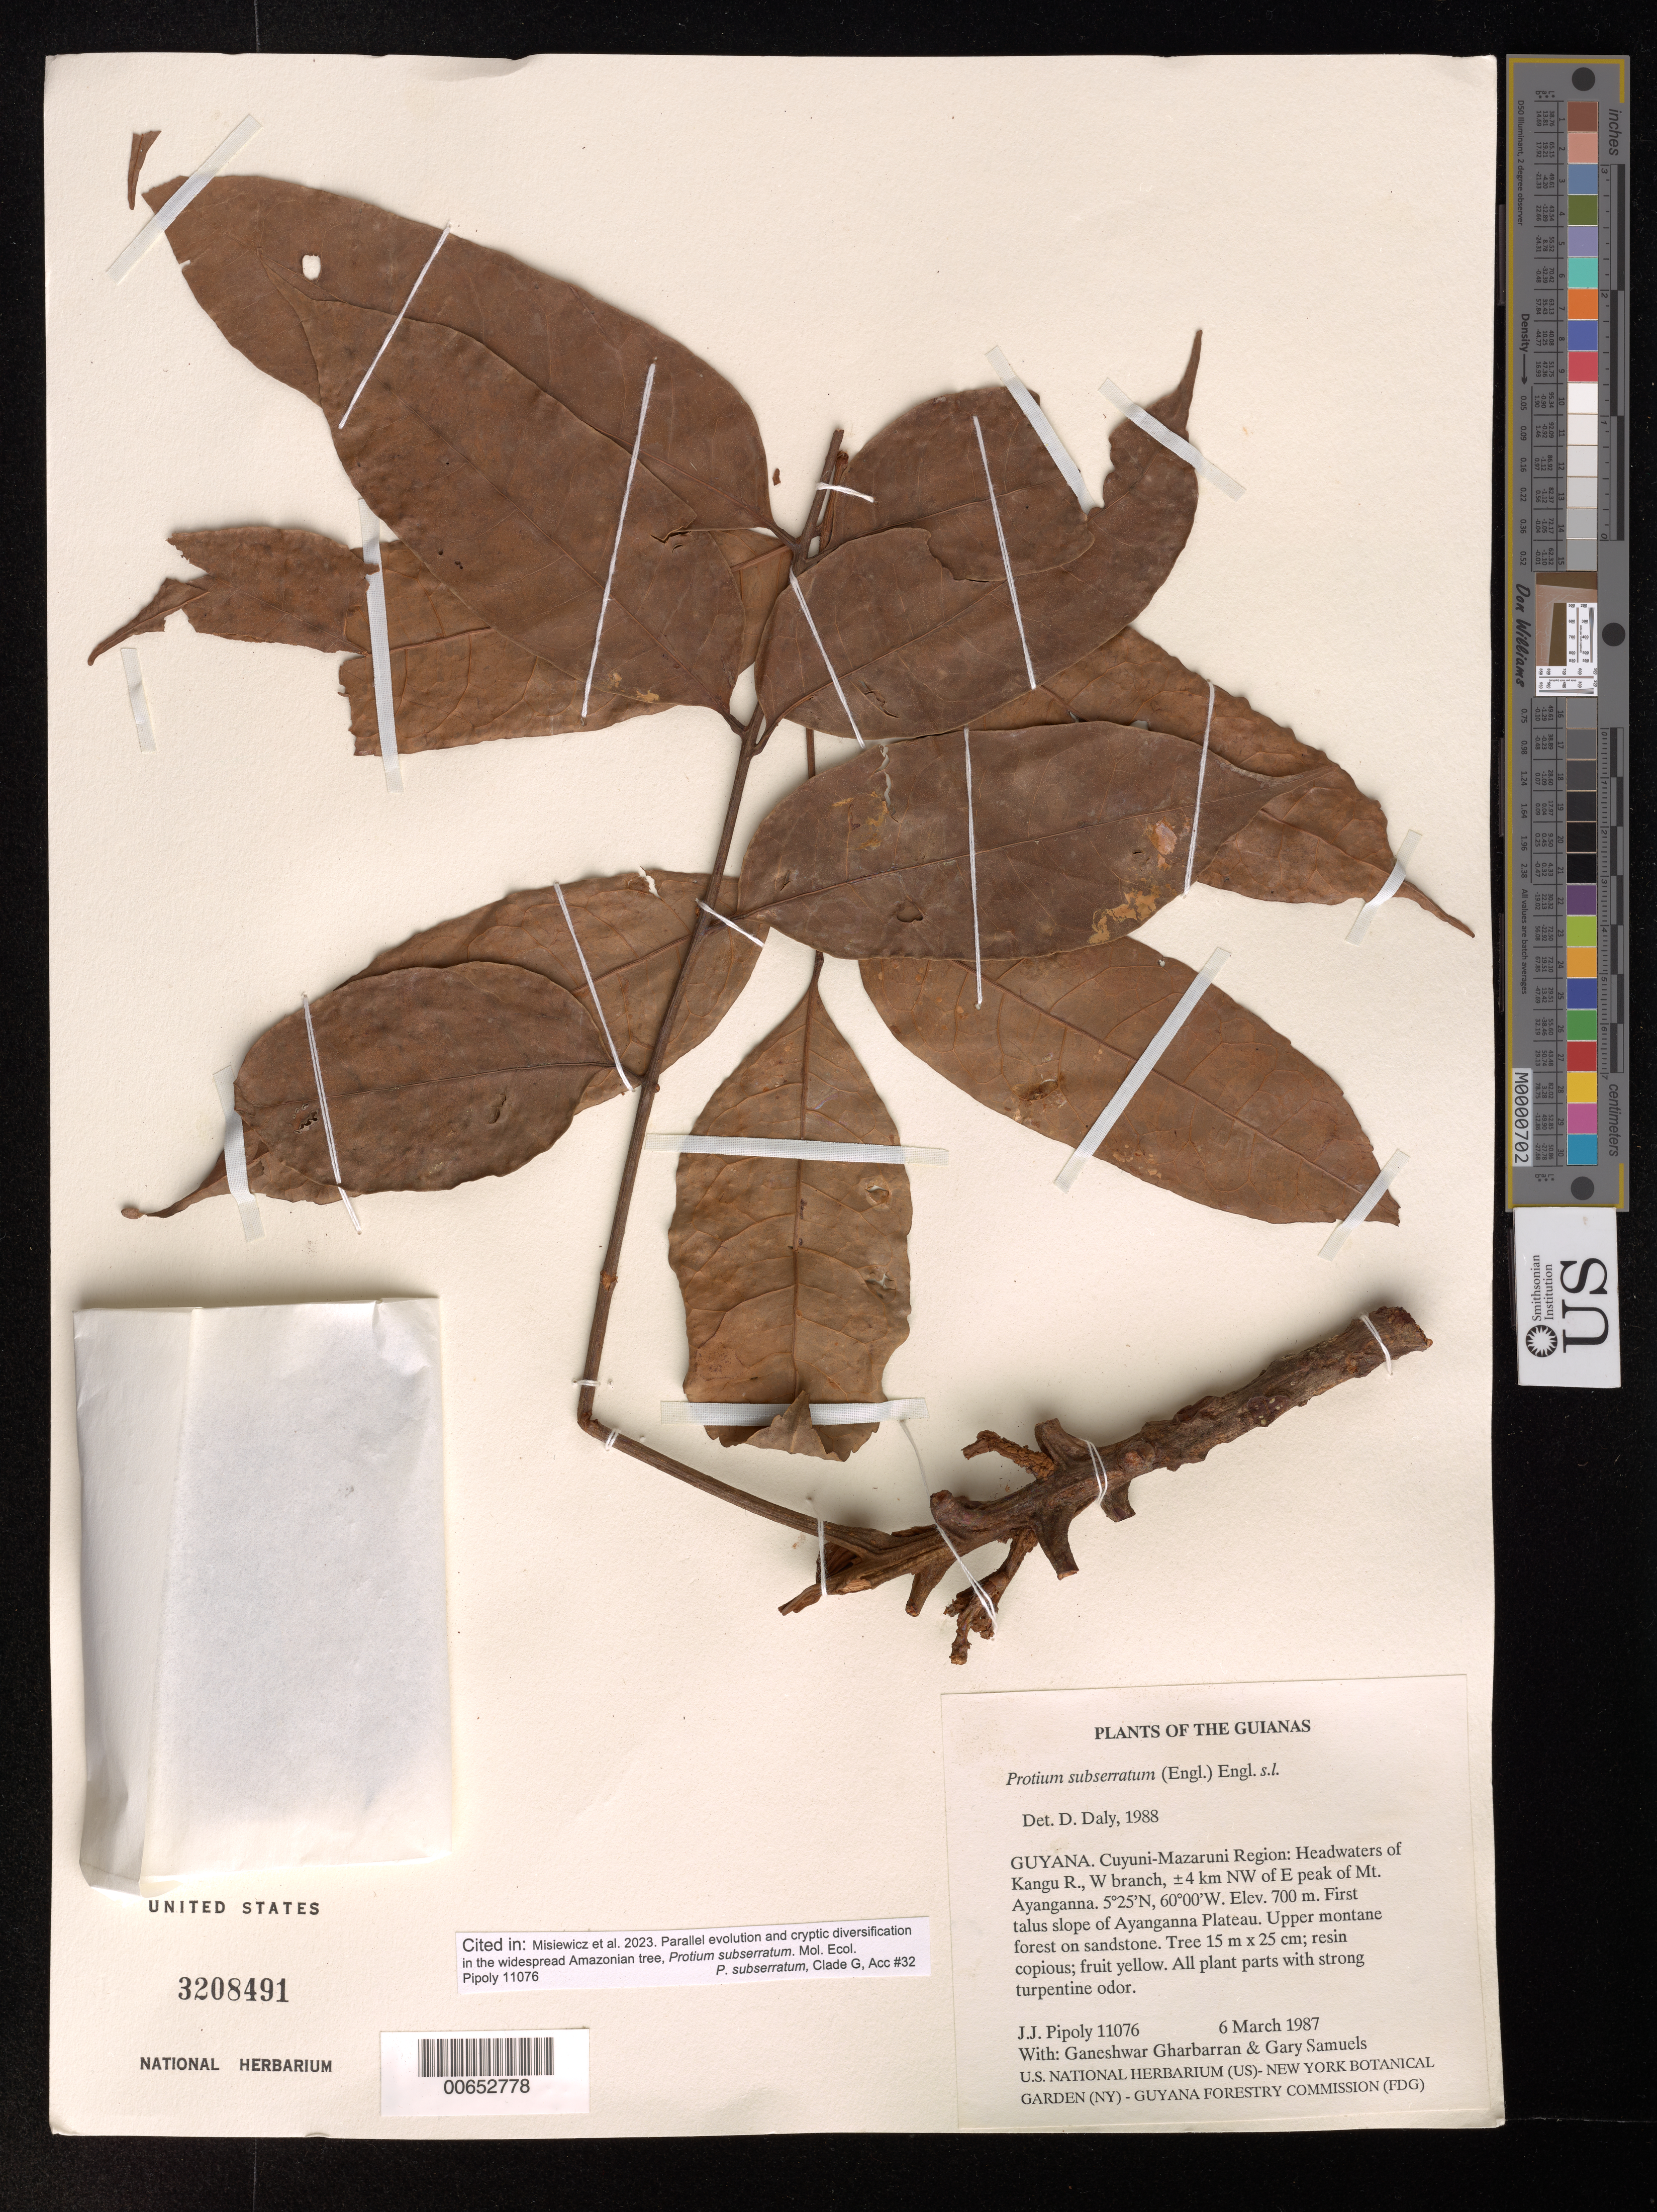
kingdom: Plantae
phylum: Tracheophyta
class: Magnoliopsida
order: Sapindales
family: Burseraceae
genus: Protium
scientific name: Protium subserratum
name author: (Engl.) Engl.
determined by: Daly, D. C.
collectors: J. J. Pipoly, G. Gharbarran & G. Samuels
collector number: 11076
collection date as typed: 6 March 1987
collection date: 1987-03-06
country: Guyana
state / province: Cuyuni-Mazaruni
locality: Headwaters of Kangu R., W branch; ±4 km NW of E peak of Mt. Ayanganna. First talus slope of plateau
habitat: Upper montane forest on sandstone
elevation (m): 700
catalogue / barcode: US 3208491